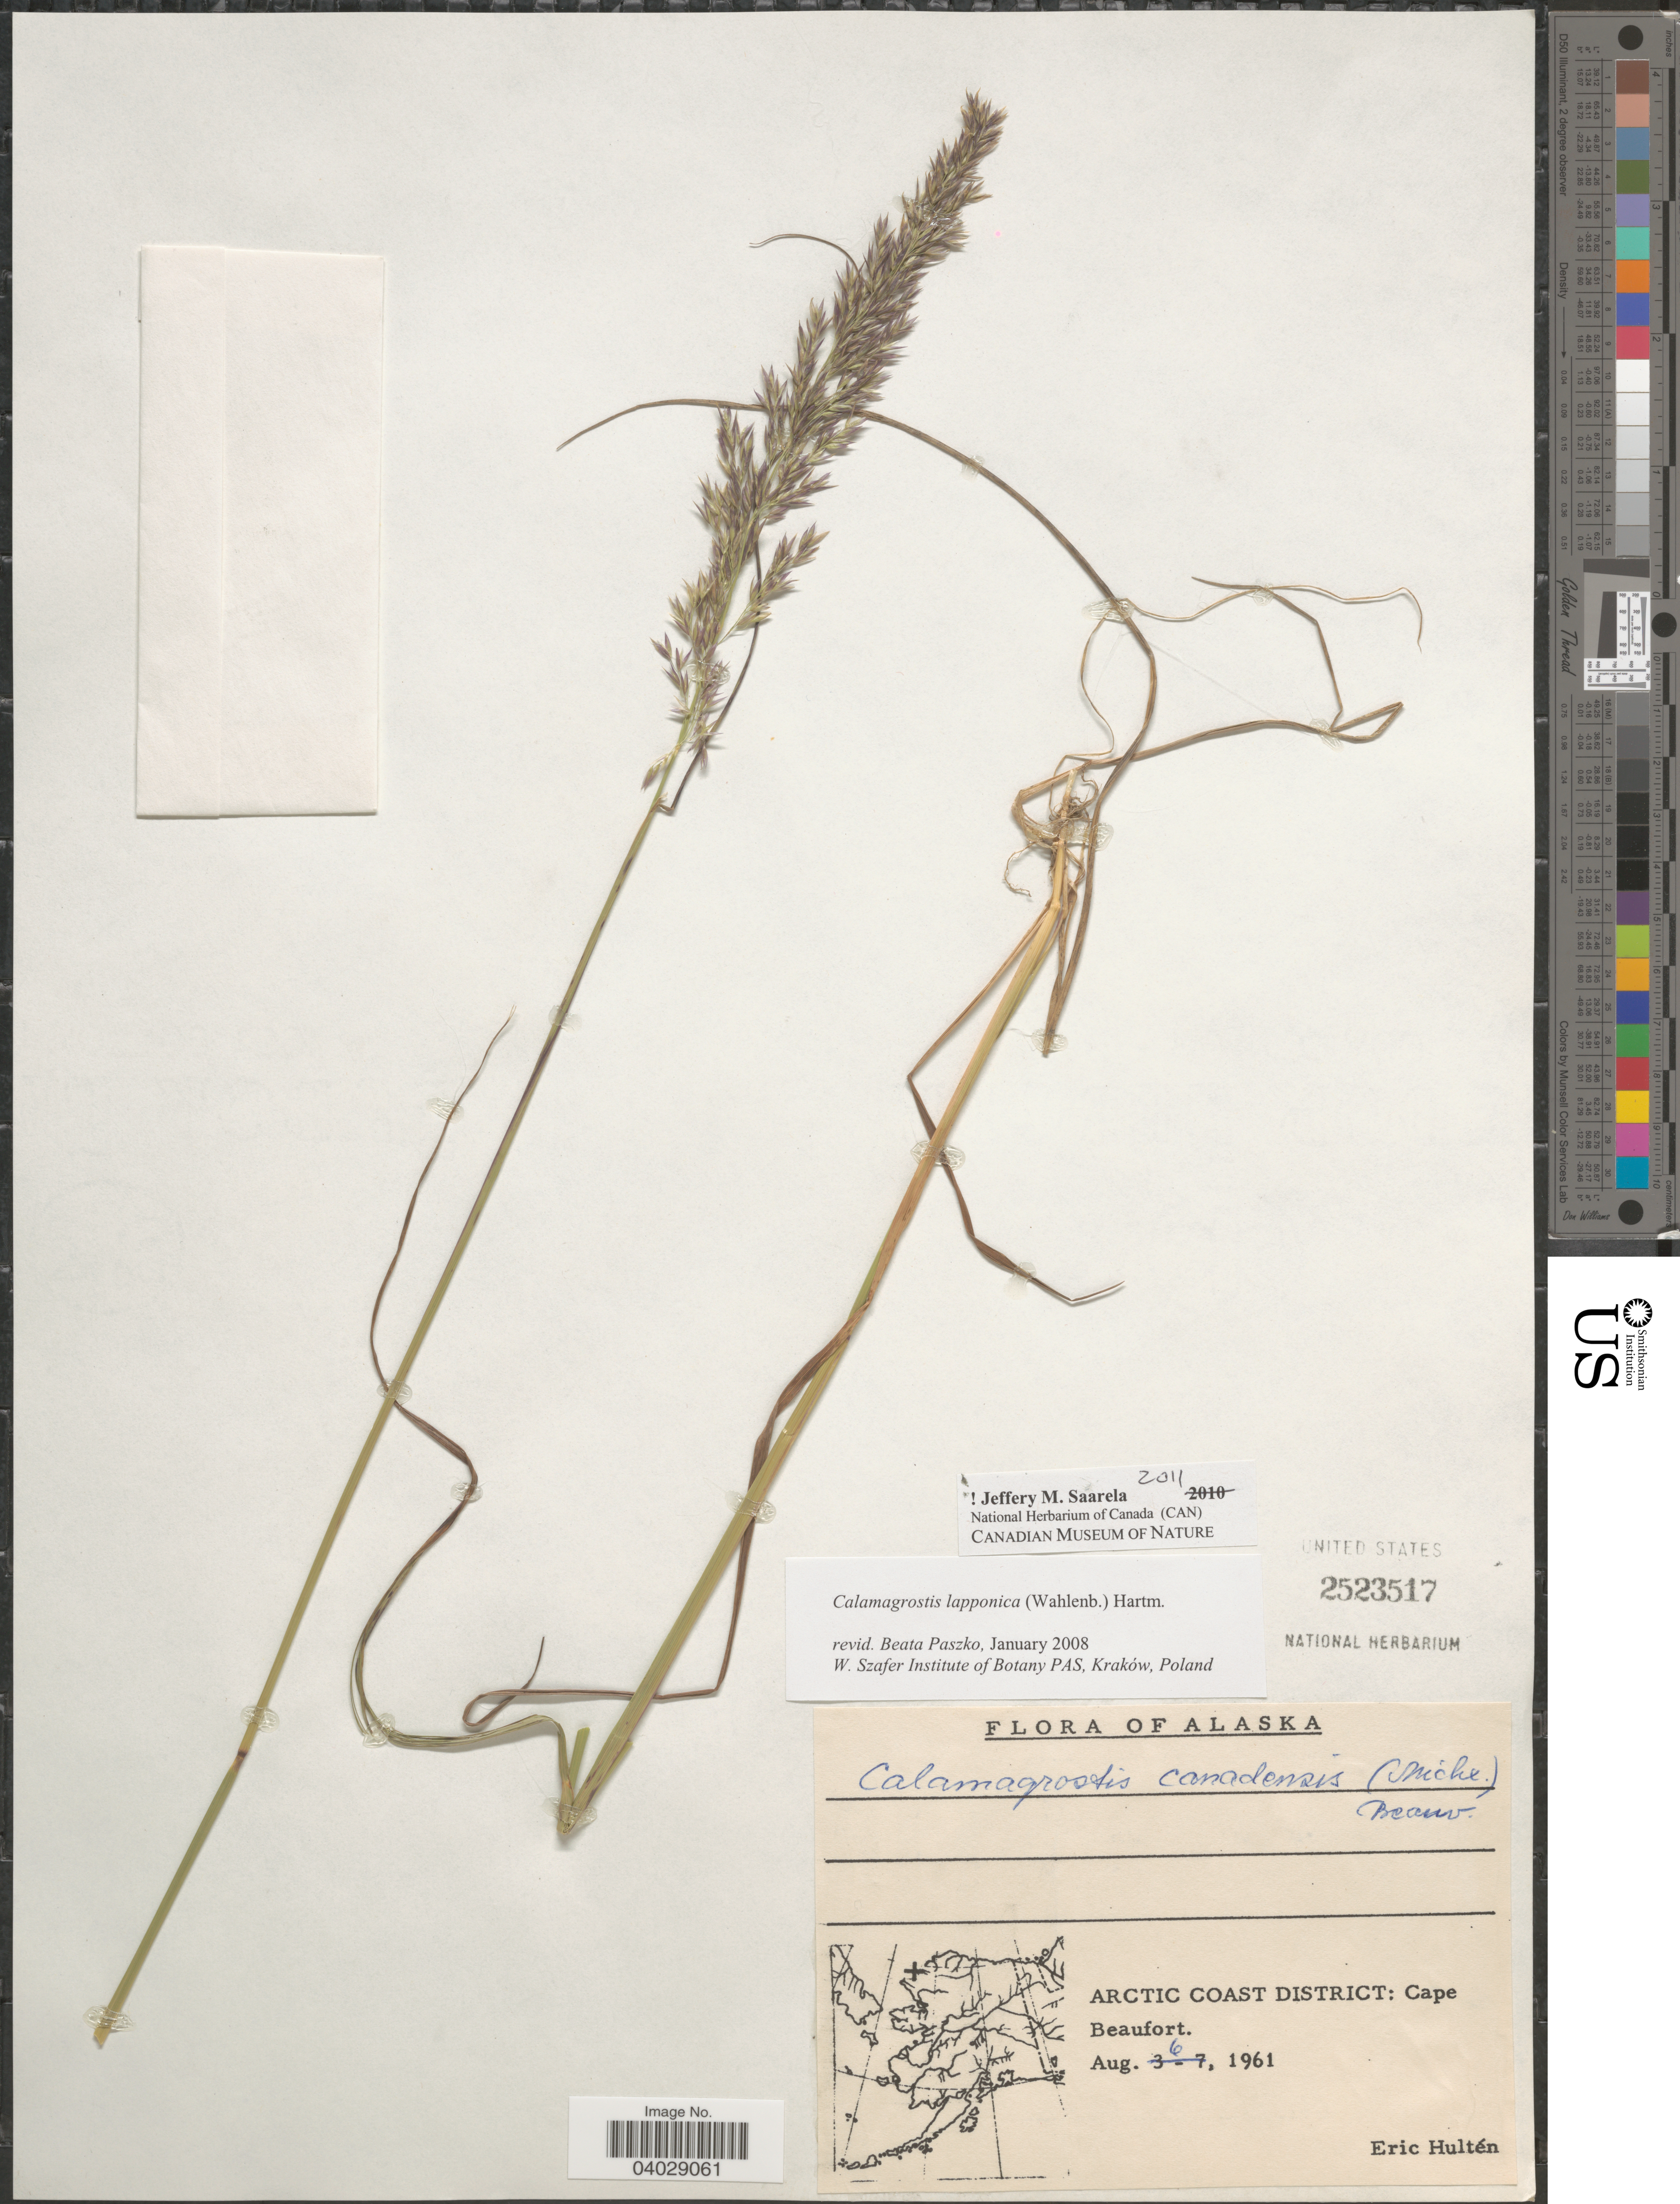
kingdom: Plantae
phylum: Tracheophyta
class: Liliopsida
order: Poales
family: Poaceae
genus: Calamagrostis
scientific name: Calamagrostis lapponica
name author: (Wahlenb.) Hartm.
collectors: E. G. Hultén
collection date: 1961-08-06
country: United States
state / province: Alaska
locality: Arctic Coast District: Cape Beaufort.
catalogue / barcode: US 2523517